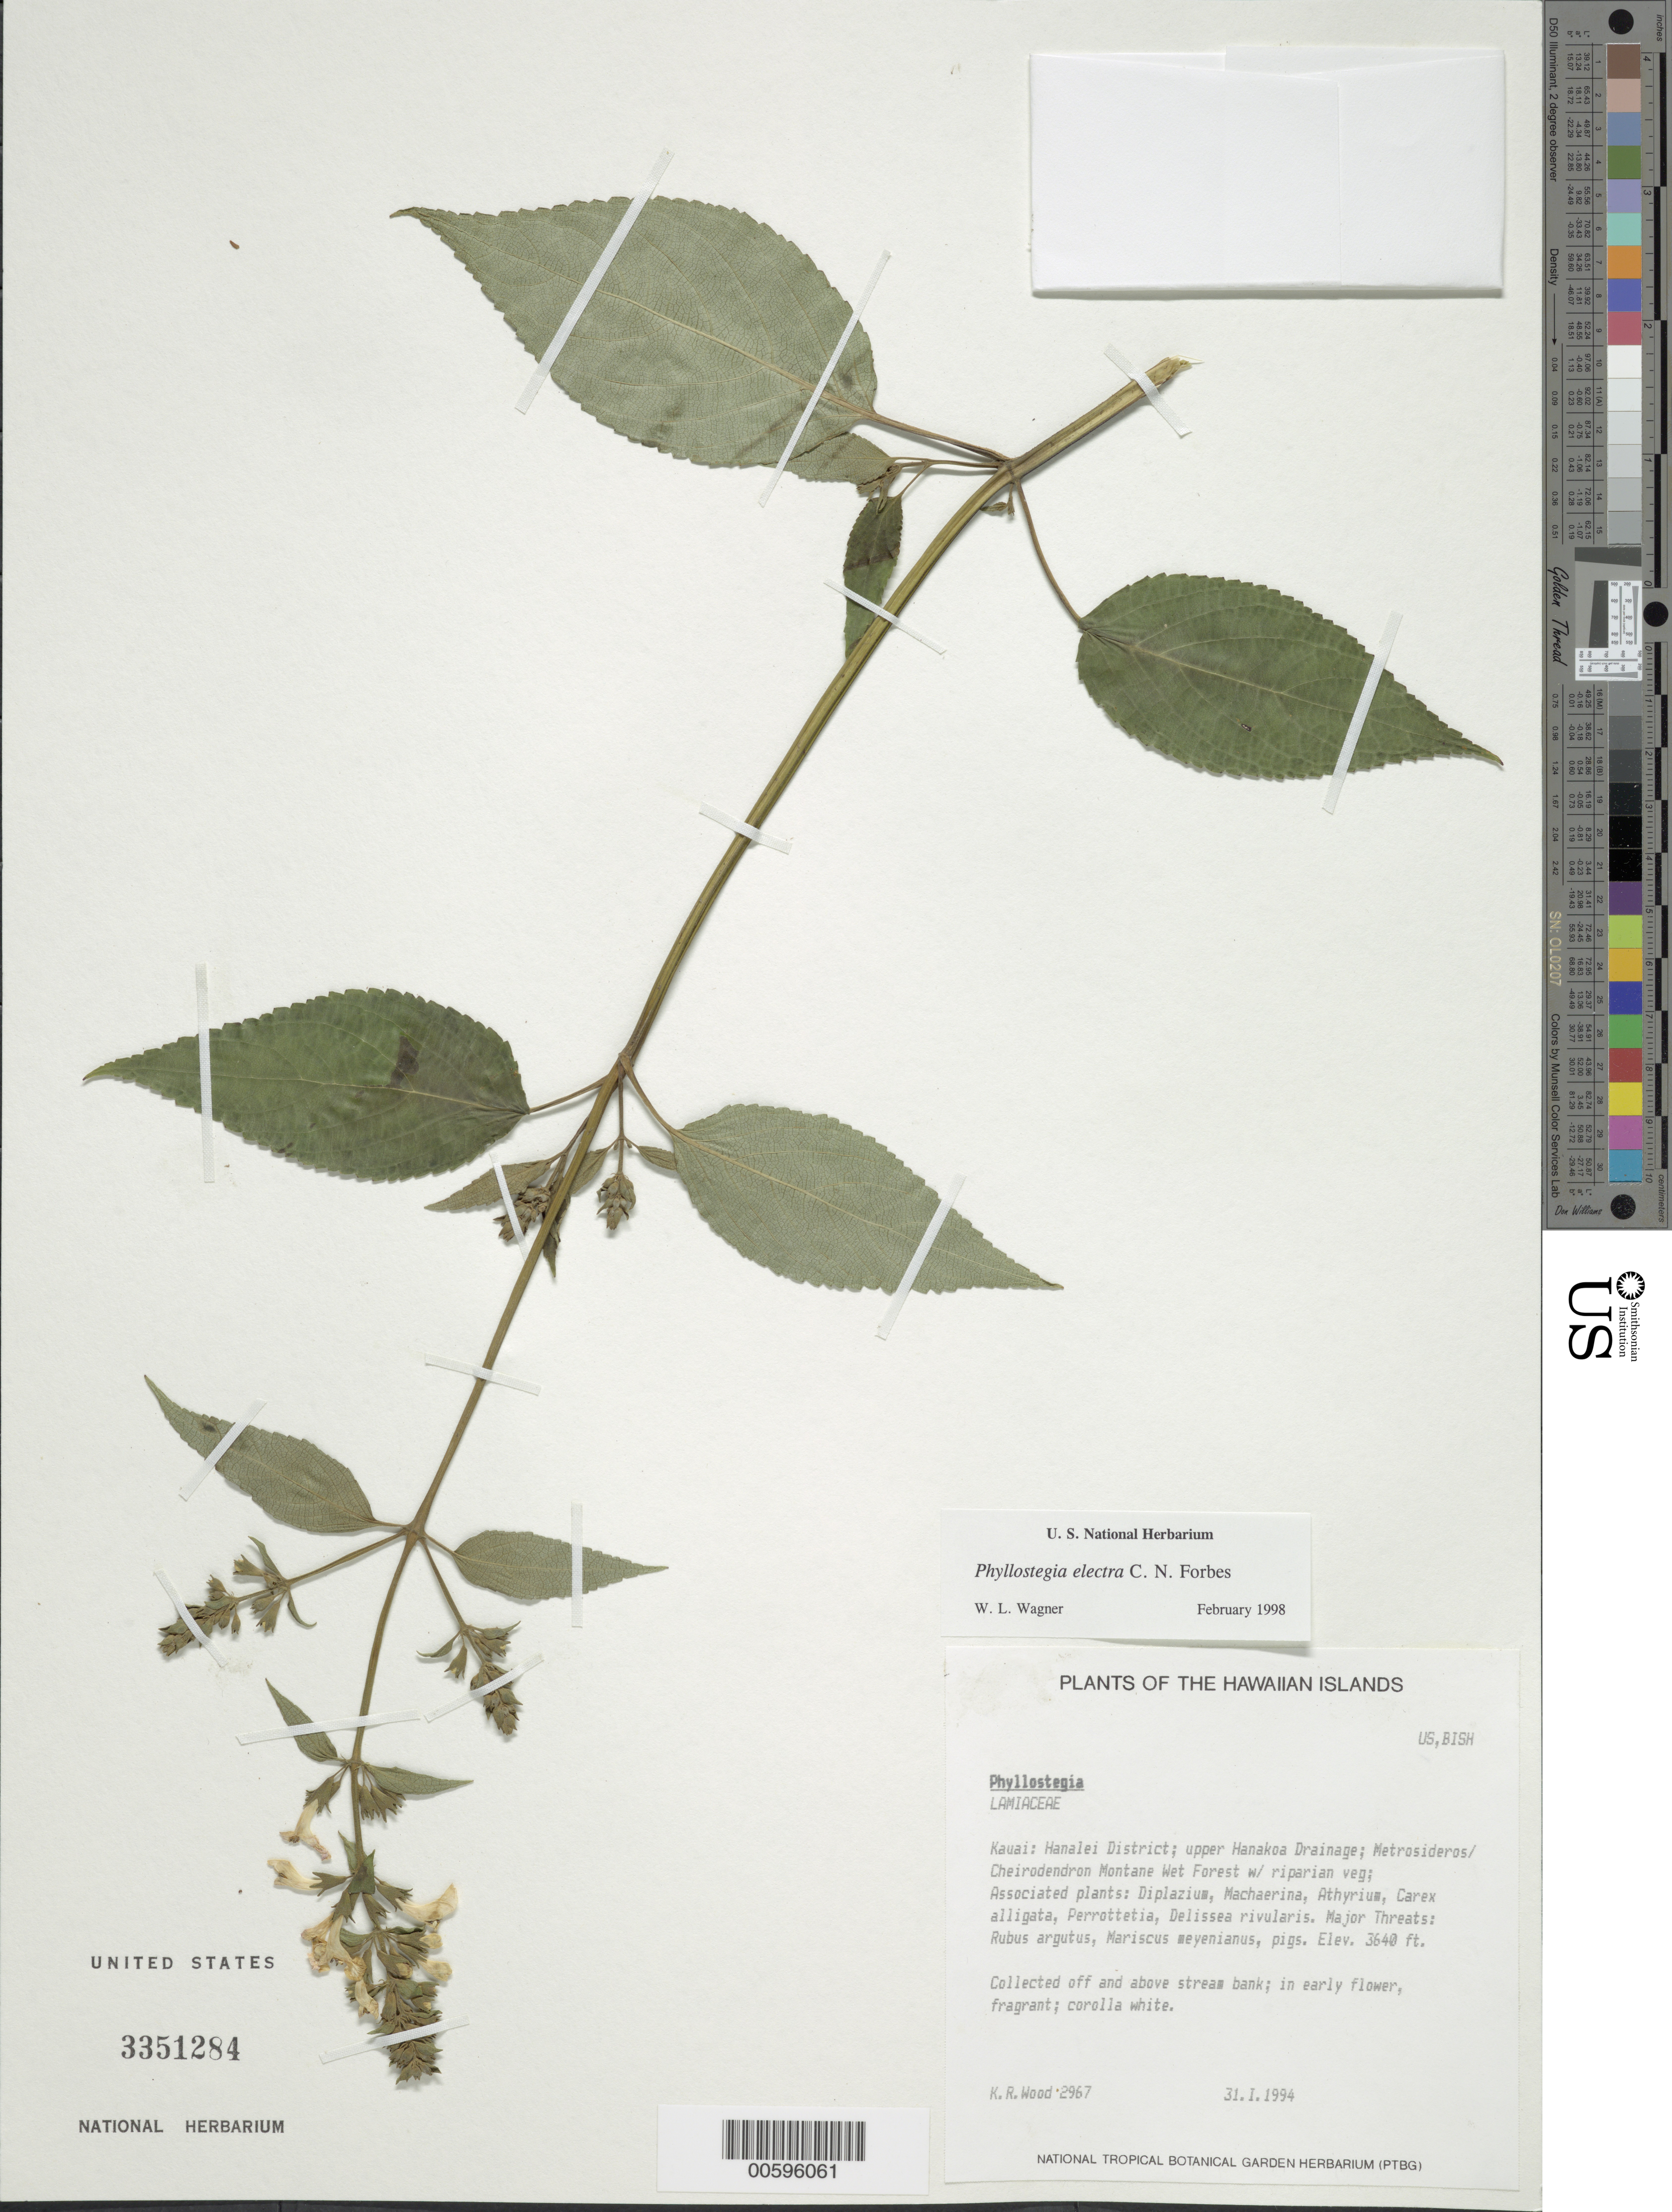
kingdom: Plantae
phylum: Tracheophyta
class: Magnoliopsida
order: Lamiales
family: Lamiaceae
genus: Phyllostegia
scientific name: Phyllostegia electra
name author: C.N. Forbes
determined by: Wagner, W. L., (BOT), Smithsonian Institution - National Museum of Natural History (UNITED STATES)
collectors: K. R. Wood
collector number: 2967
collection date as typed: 31 Jan 1994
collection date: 1994-01-31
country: United States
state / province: Hawaii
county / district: Kauai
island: Kaua'i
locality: Hanalei Dist; upper Hanakoa Drainage.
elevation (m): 1109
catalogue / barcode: US 3351284